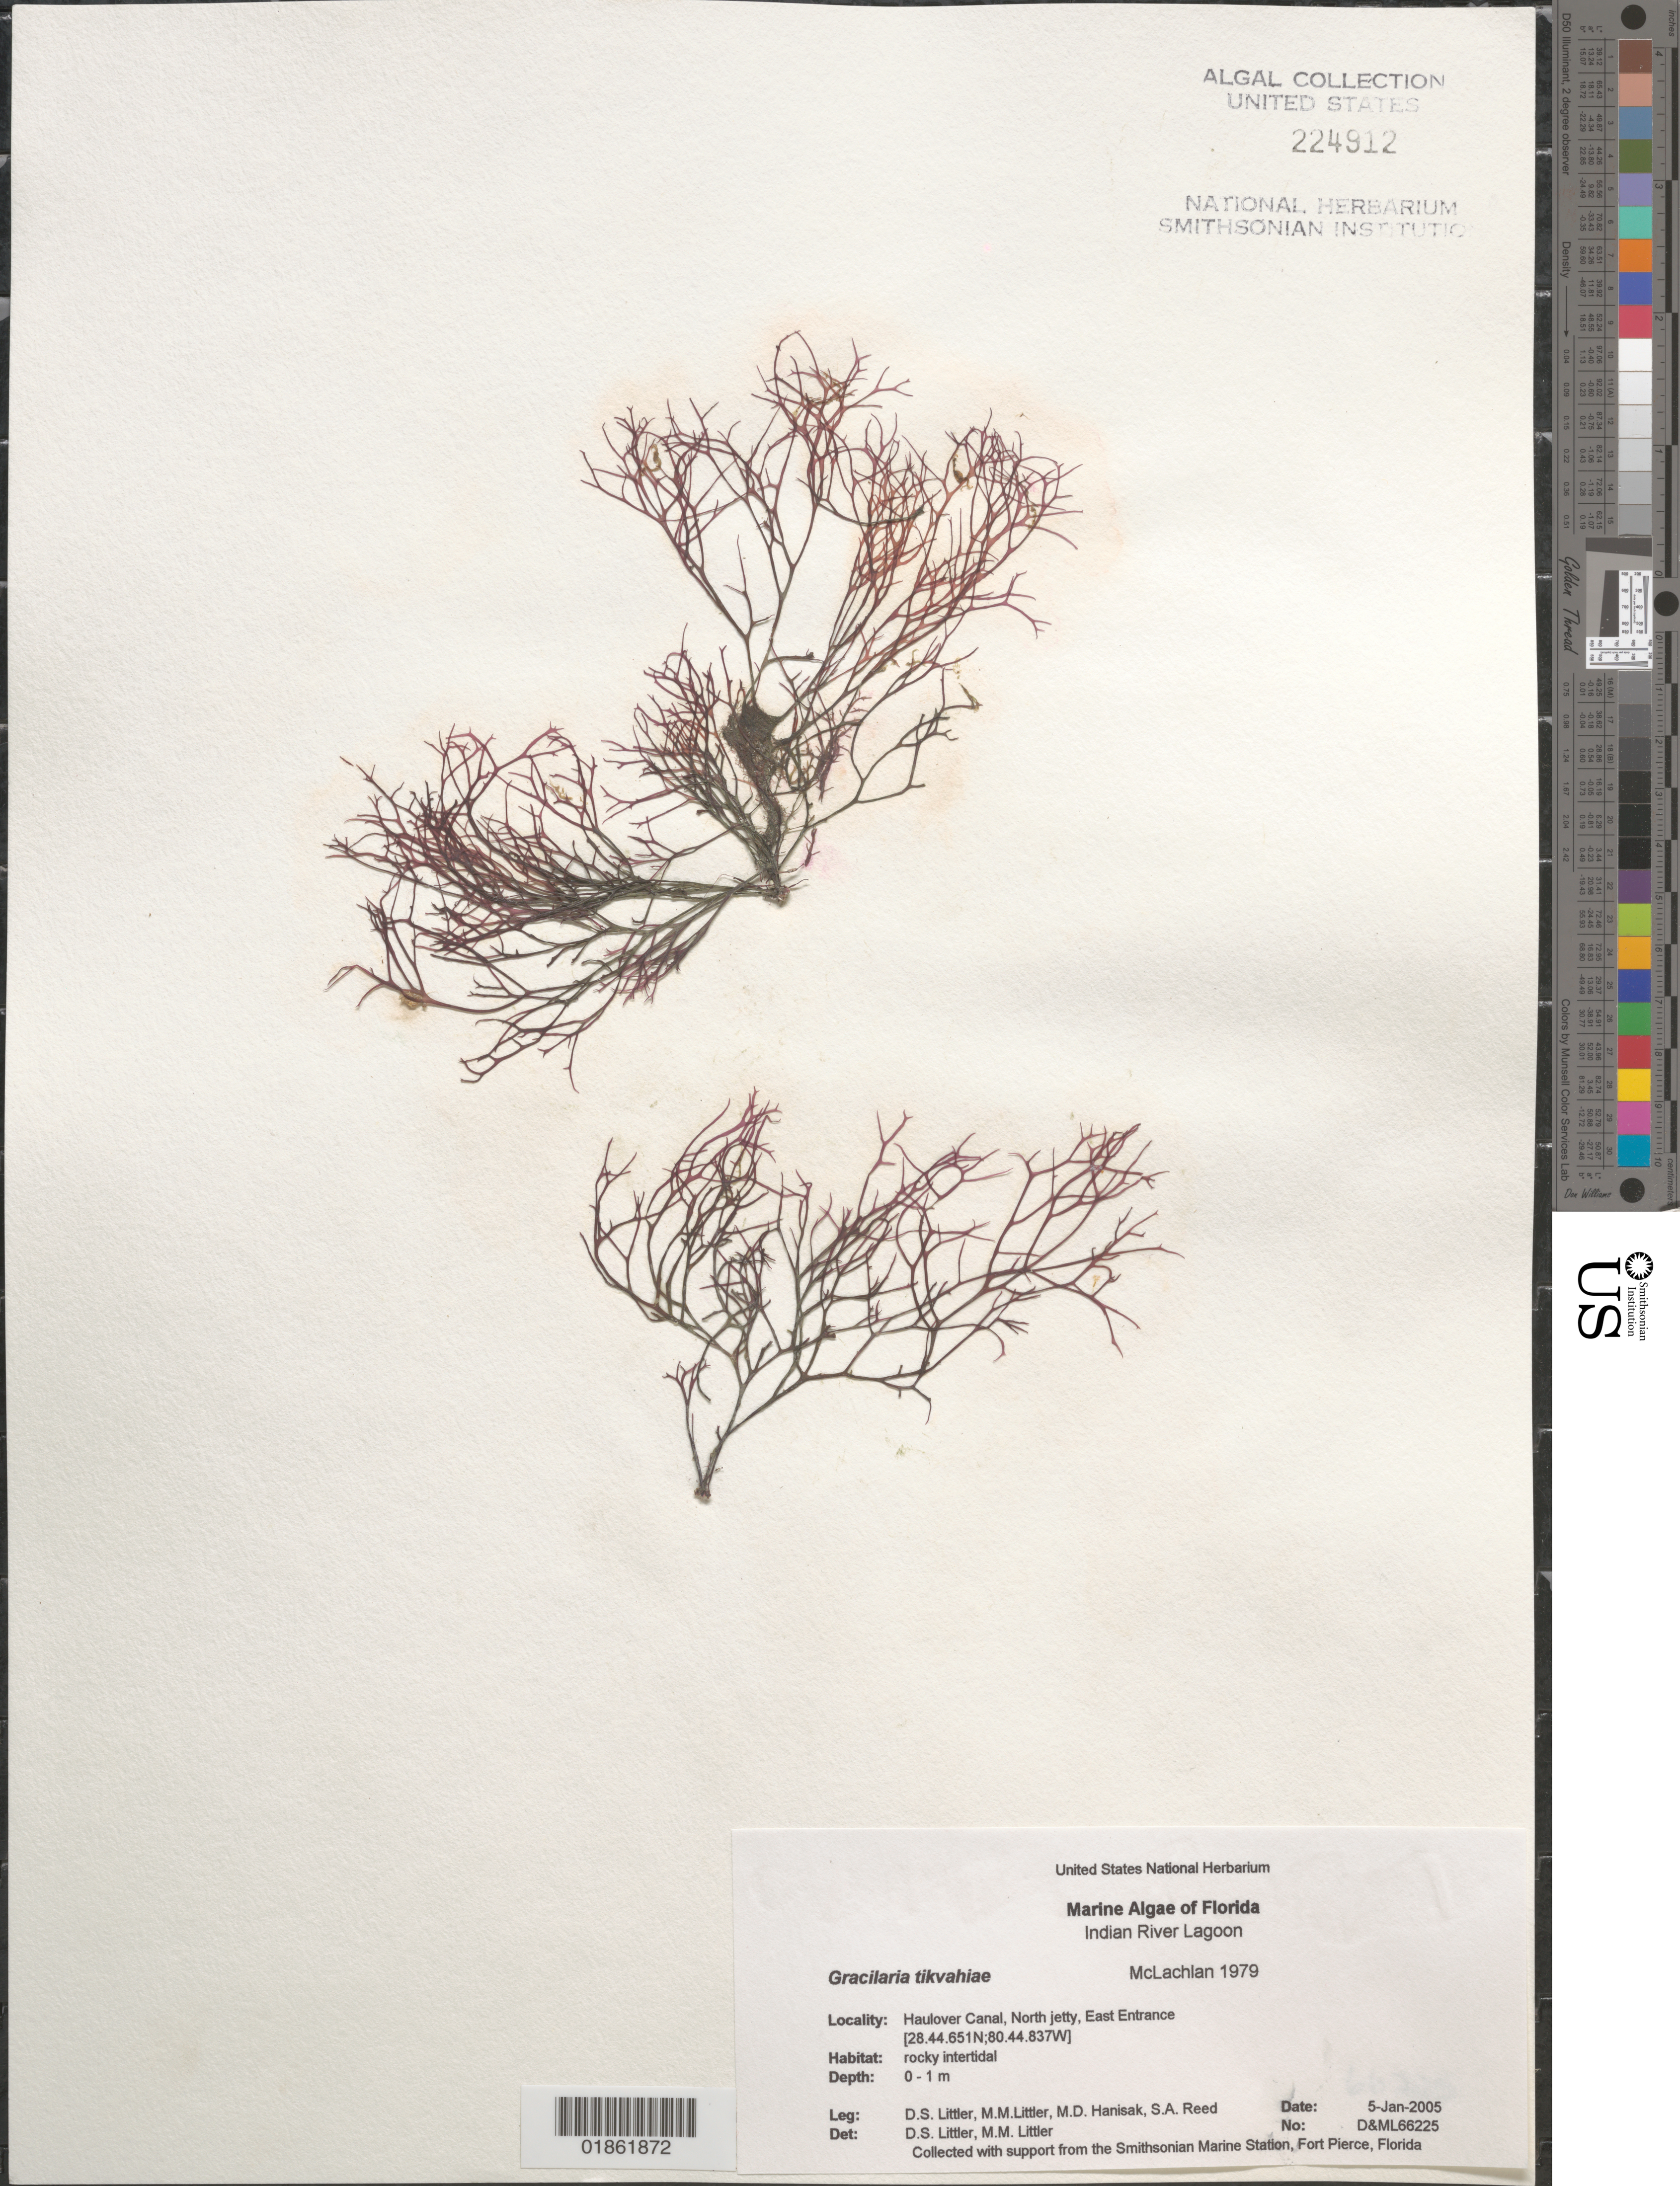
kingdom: Plantae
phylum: Rhodophyta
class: Florideophyceae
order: Gracilariales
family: Gracilariaceae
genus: Gracilaria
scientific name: Gracilaria tikvahiae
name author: McLachlan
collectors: D. S. Littler, M. M. Littler & M. Hanisak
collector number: D&ML 66225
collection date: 2004-12-31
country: United States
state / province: Florida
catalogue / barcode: US 224912